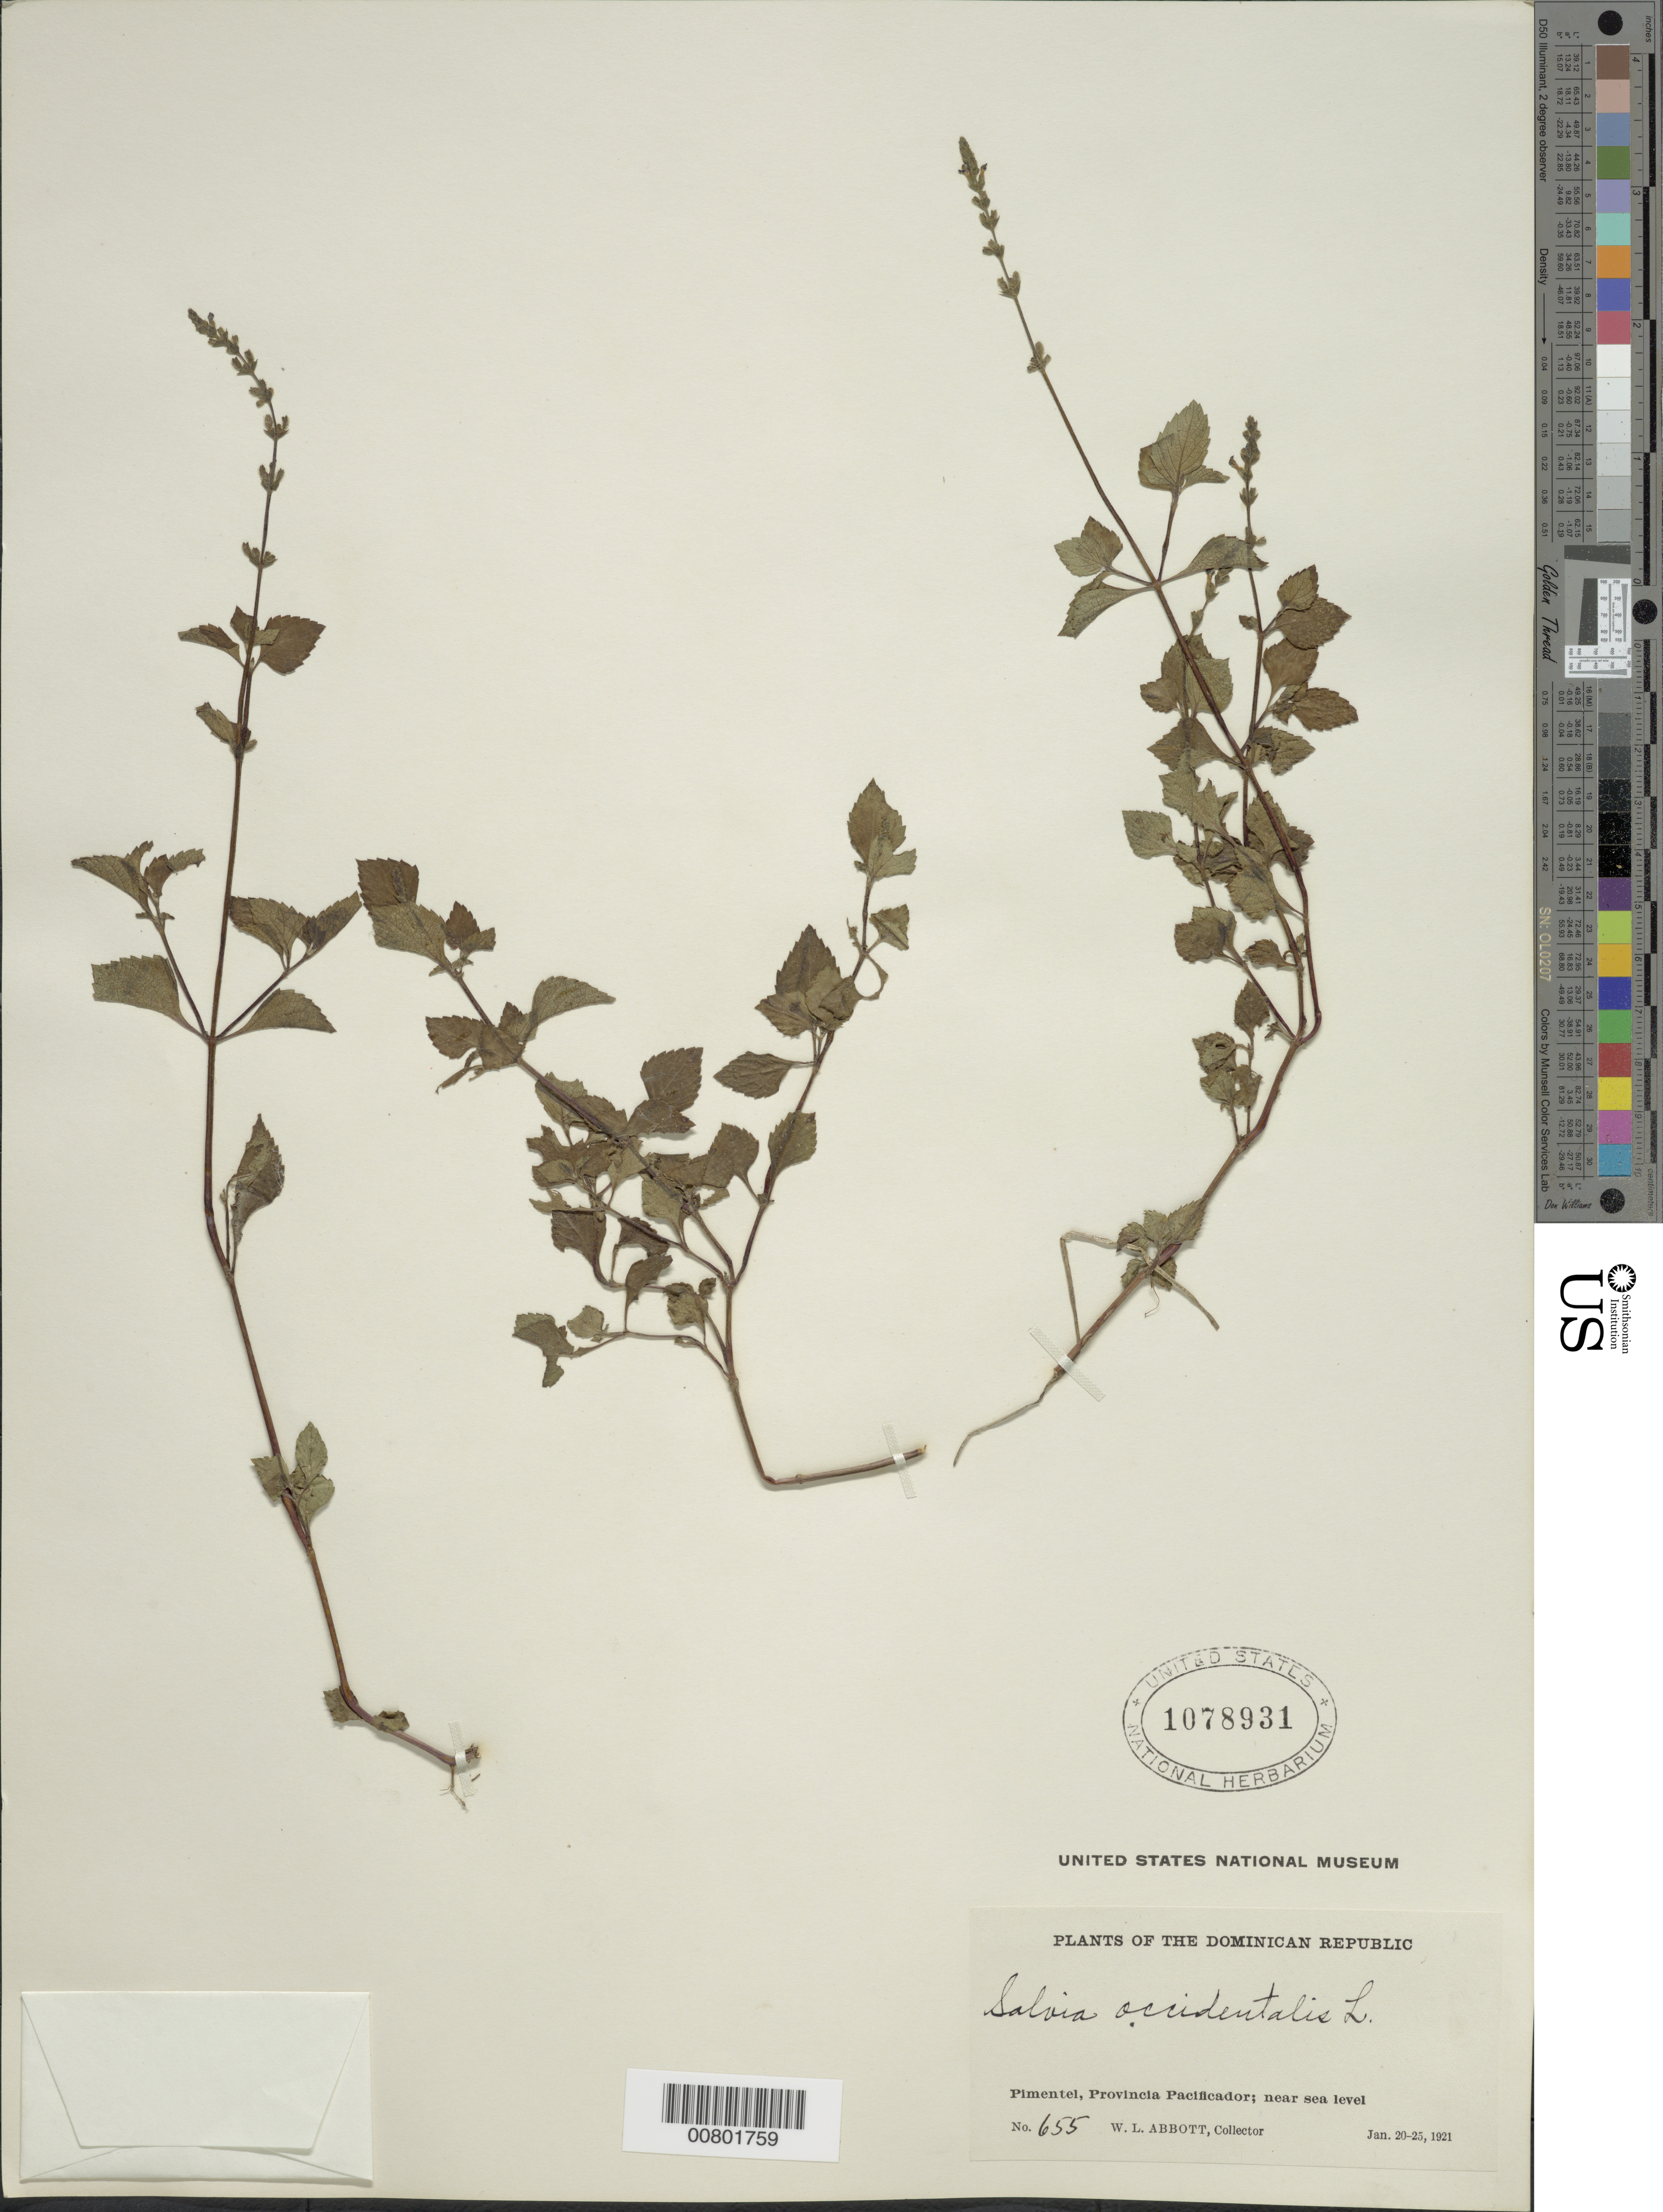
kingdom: Plantae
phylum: Tracheophyta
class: Magnoliopsida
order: Lamiales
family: Lamiaceae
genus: Salvia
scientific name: Salvia occidentalis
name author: Sw.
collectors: W. L. Abbott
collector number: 655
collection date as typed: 20 Jan 1921 to 25 Jan 1921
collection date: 1921-01-20/1921-01-25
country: Dominican Republic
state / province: Duarte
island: Hispaniola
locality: Pimentel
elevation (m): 0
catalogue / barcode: US 1078931